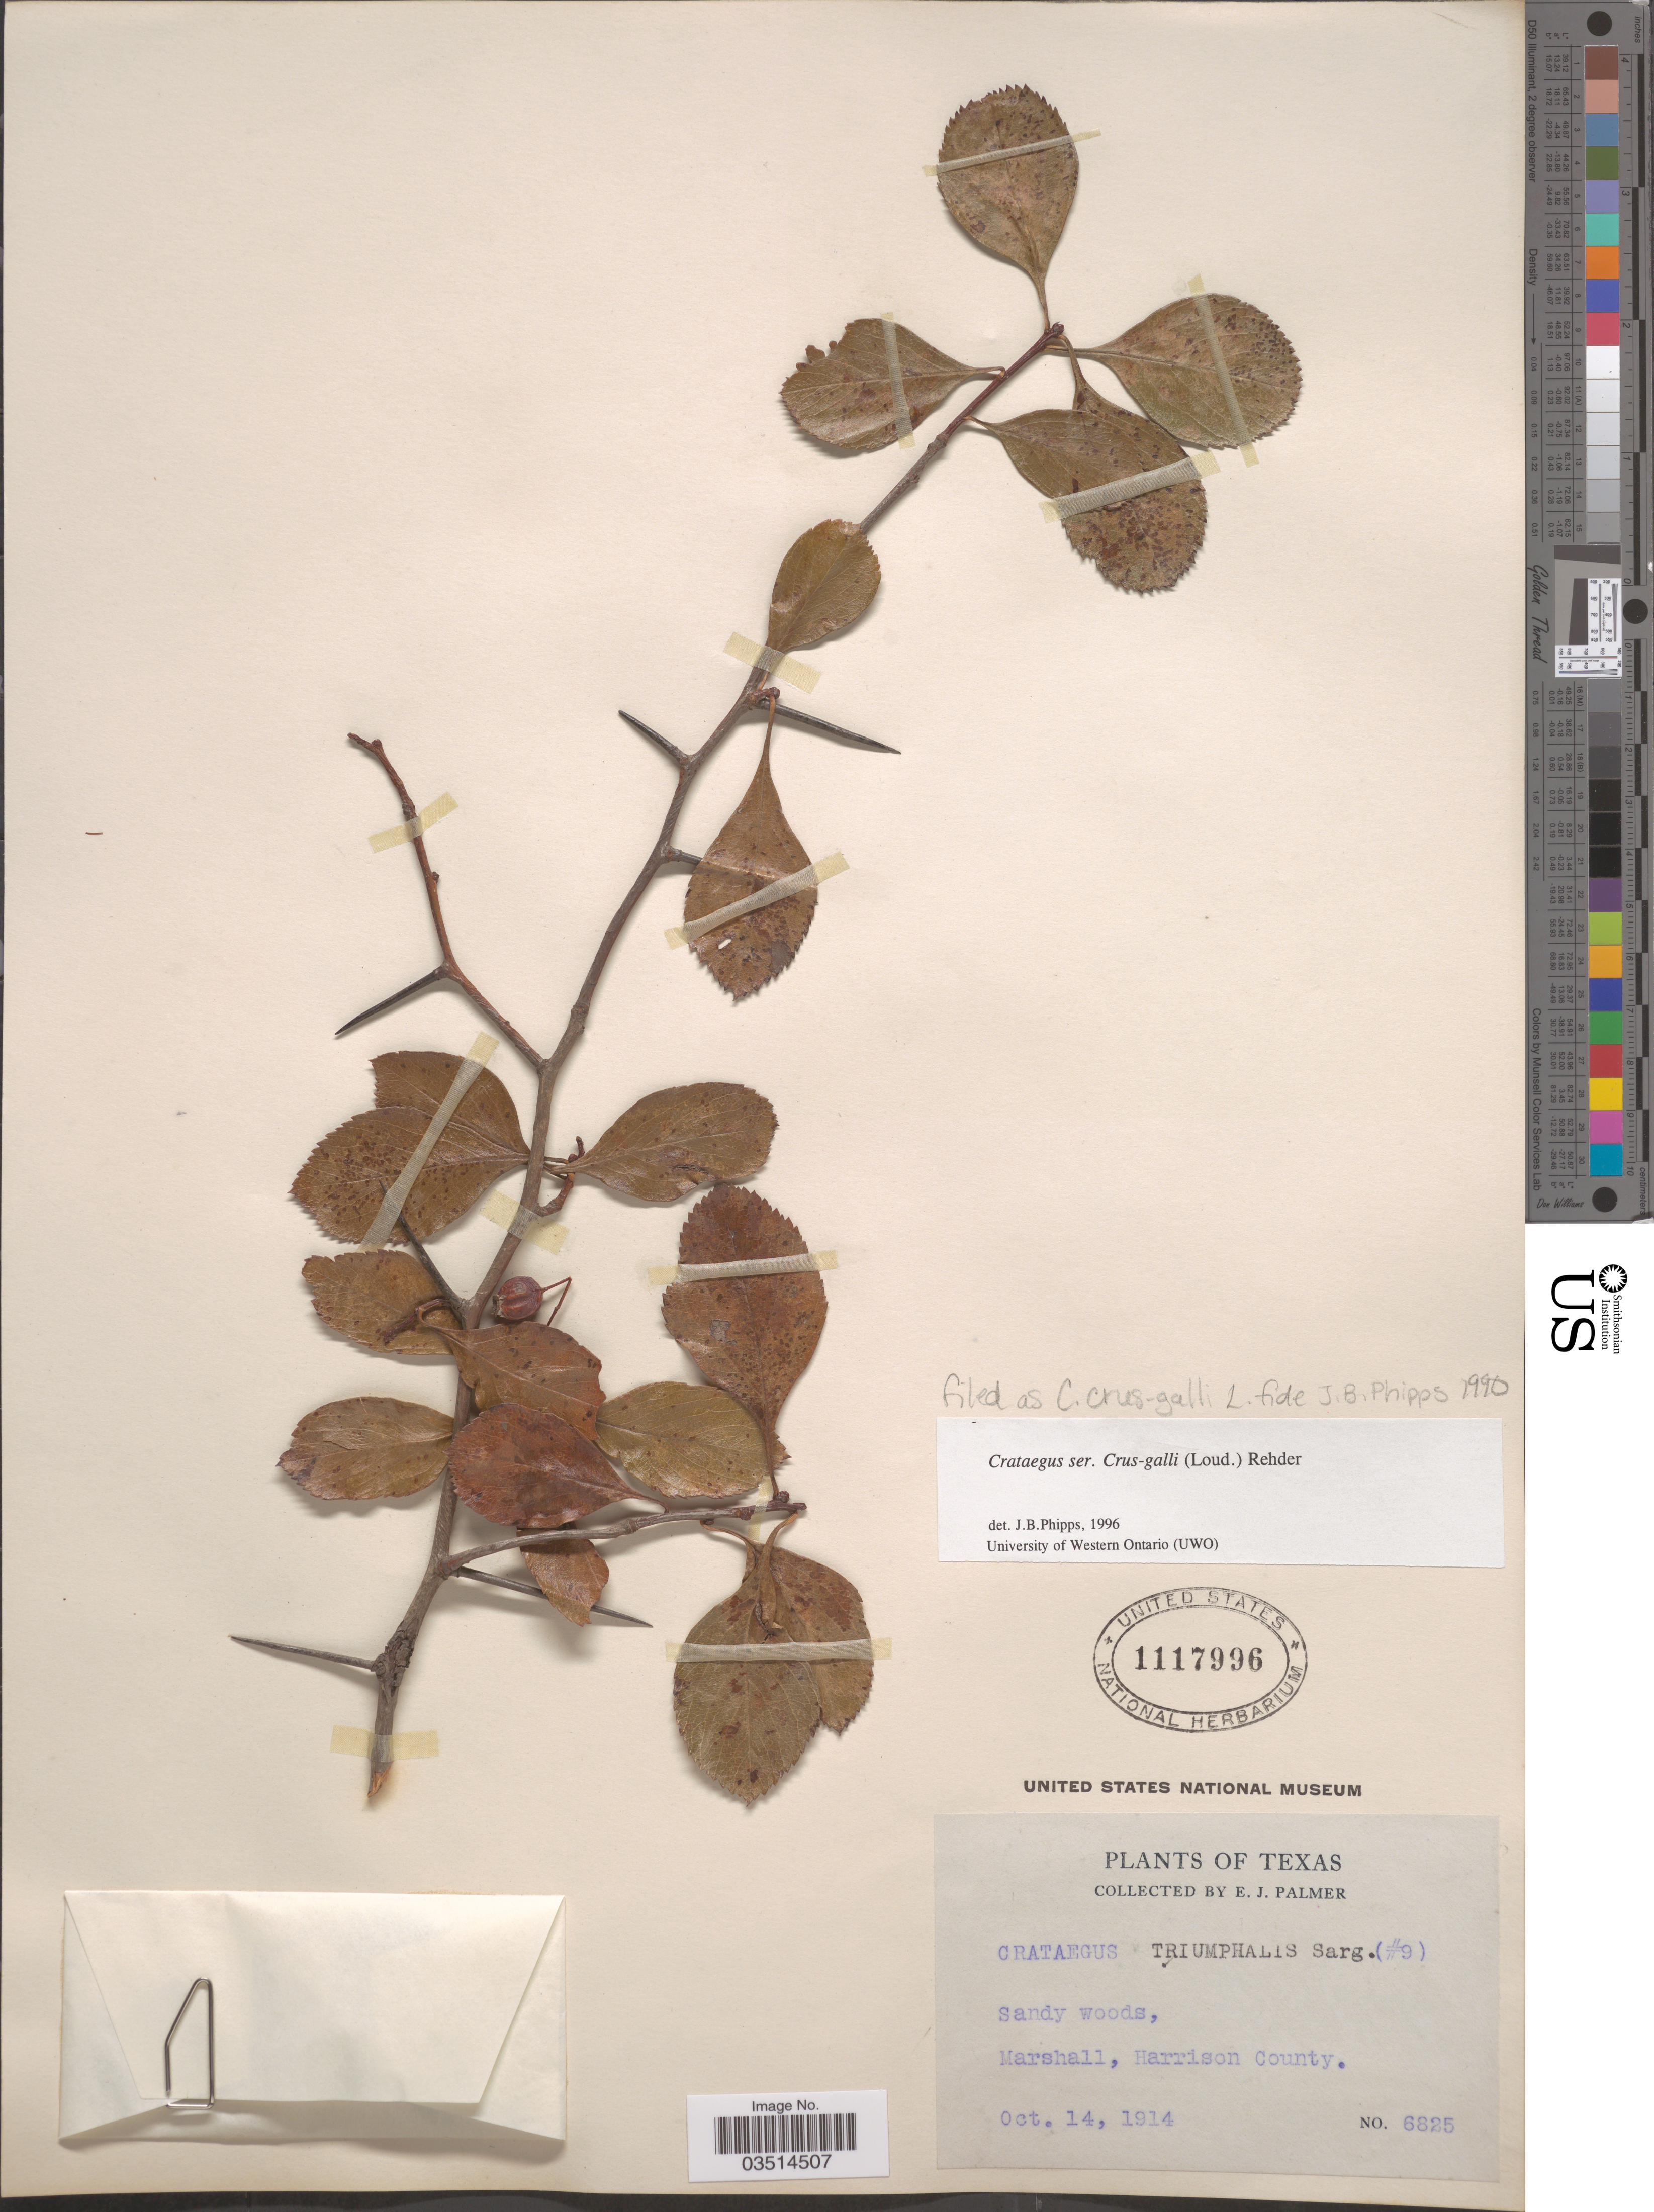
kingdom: Plantae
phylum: Tracheophyta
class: Magnoliopsida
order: Rosales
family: Rosaceae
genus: Crataegus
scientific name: Crataegus crus-galli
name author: L.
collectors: E. J. Palmer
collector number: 6825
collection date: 1914-10-14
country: United States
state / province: Texas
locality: Marshall, Harrison County.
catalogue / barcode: US 1117996